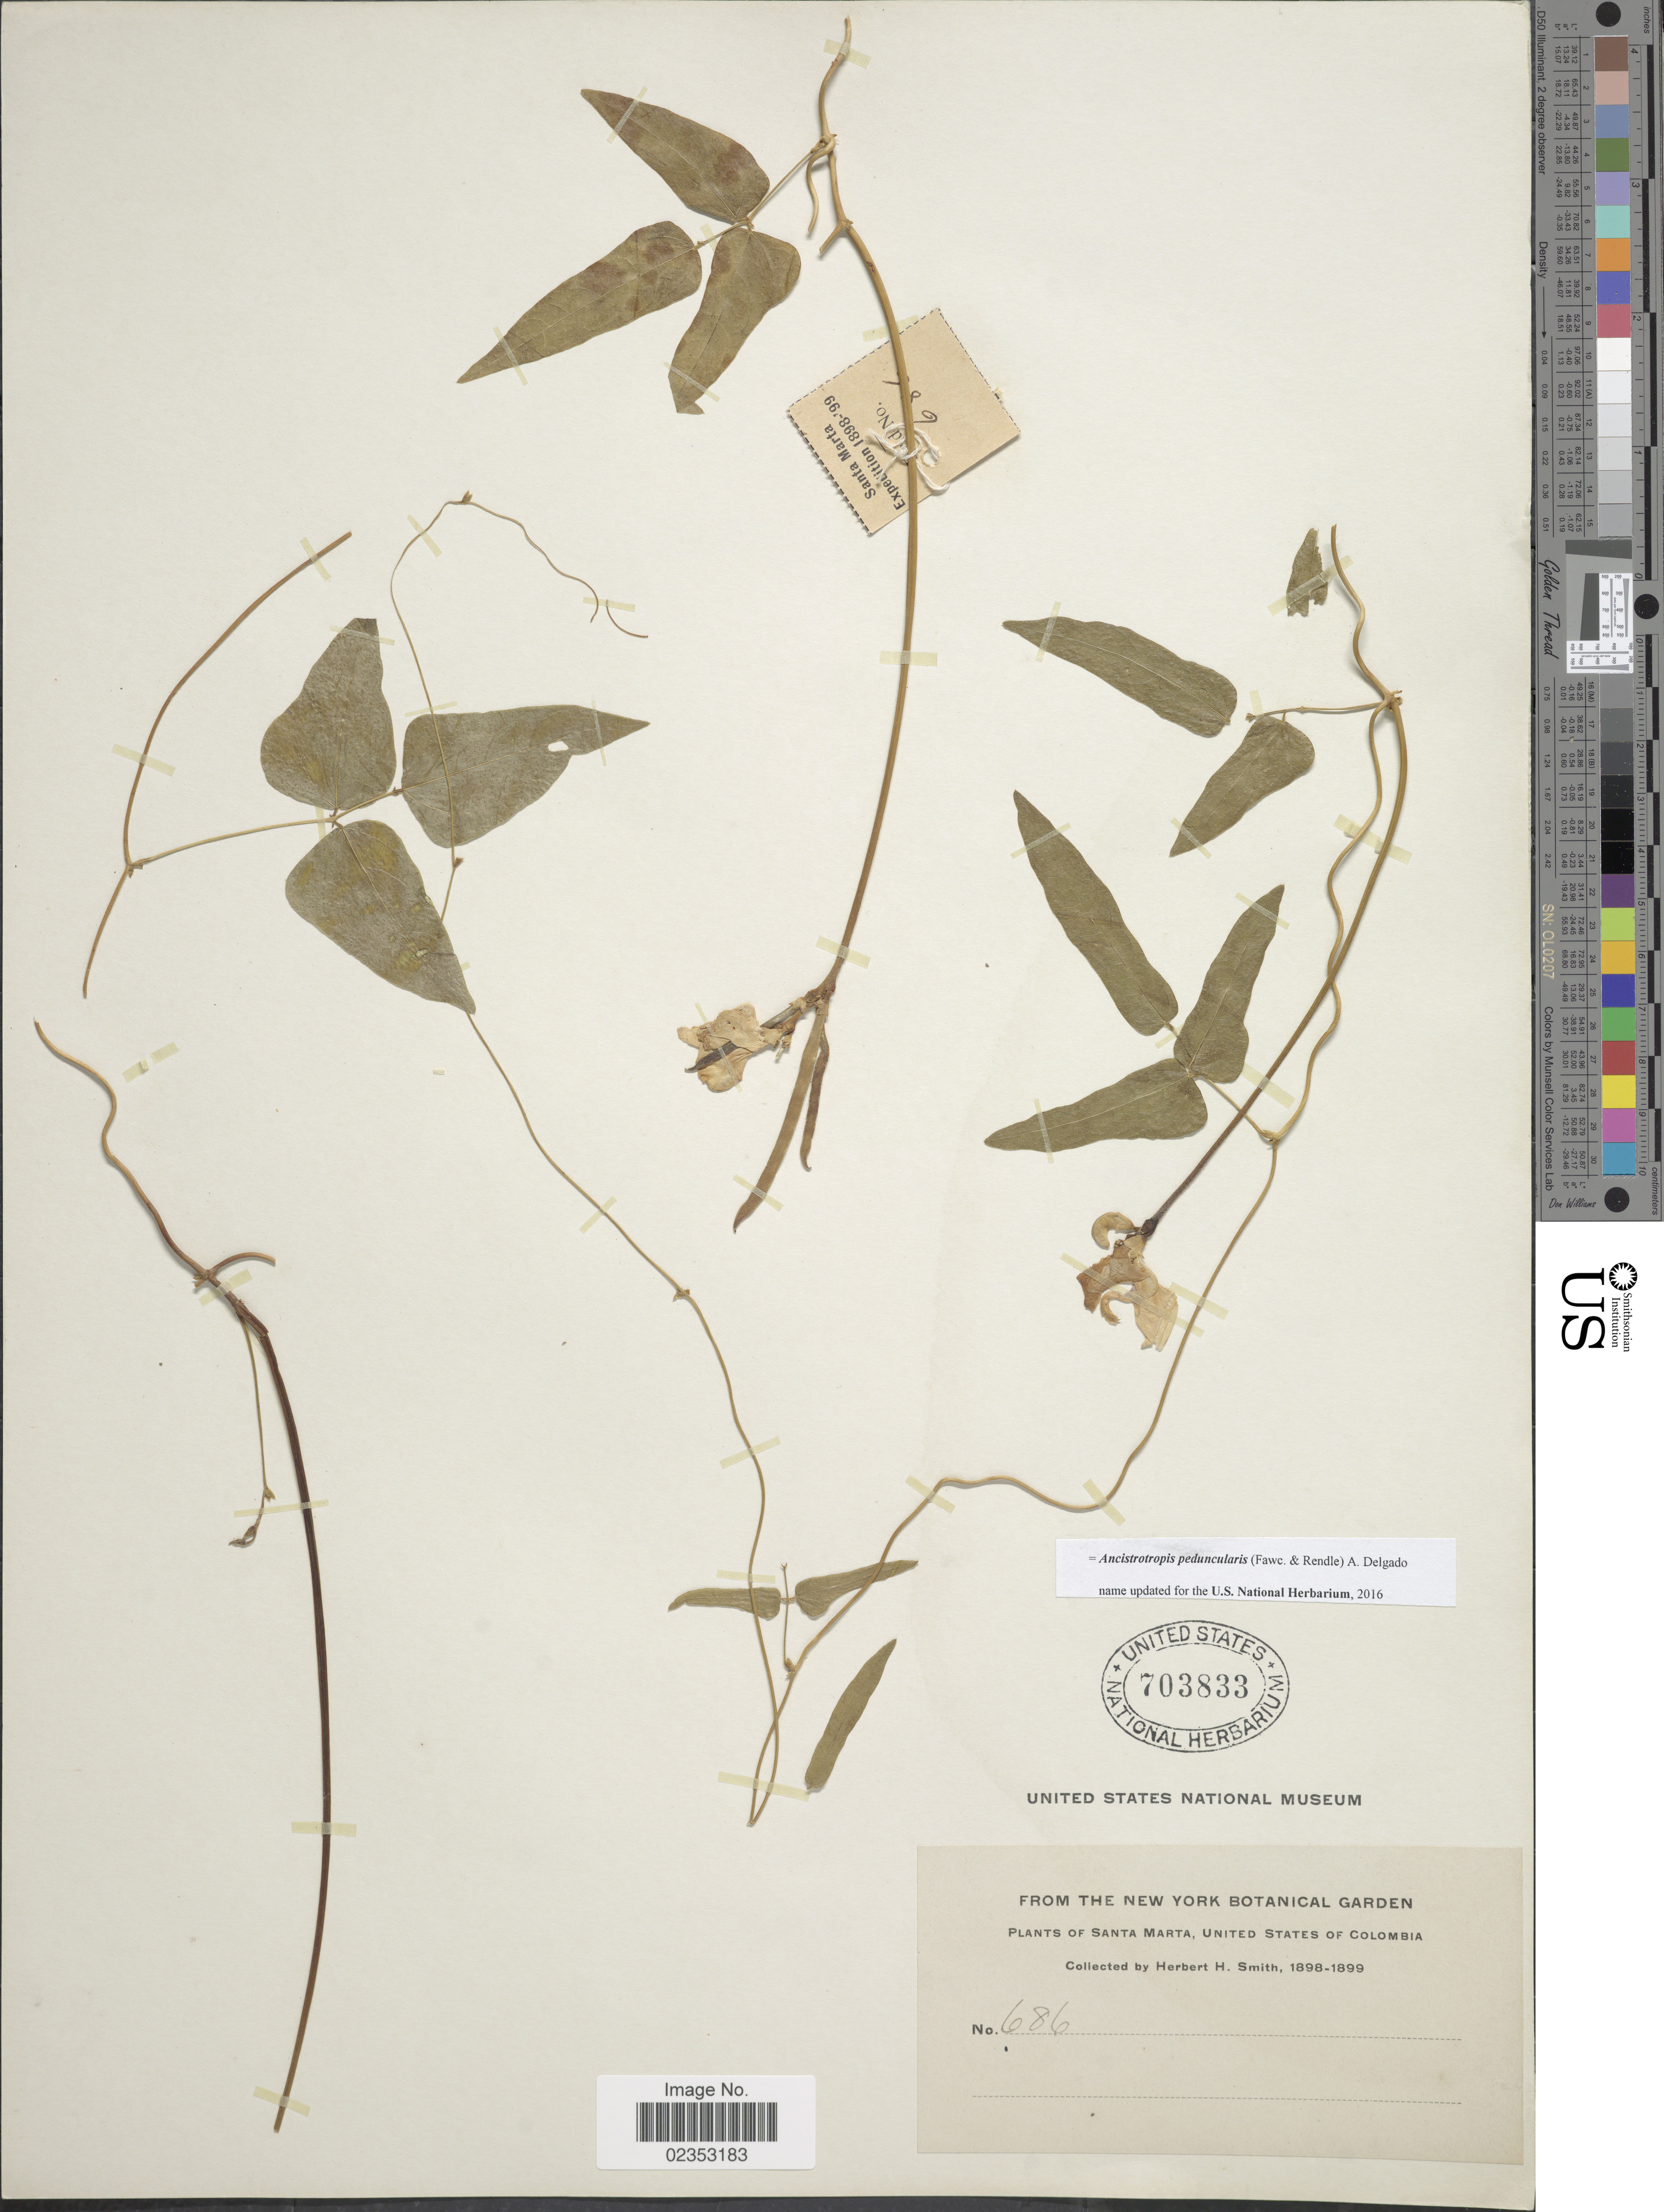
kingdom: Plantae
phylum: Tracheophyta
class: Magnoliopsida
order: Fabales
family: Fabaceae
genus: Ancistrotropis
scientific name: Ancistrotropis peduncularis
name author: (Fawc. & Rendle) A. Delgado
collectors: Herbert H. Smith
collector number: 686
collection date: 1898/1899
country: Colombia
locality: Santa Marta, United States of Colombia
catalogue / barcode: US 703833